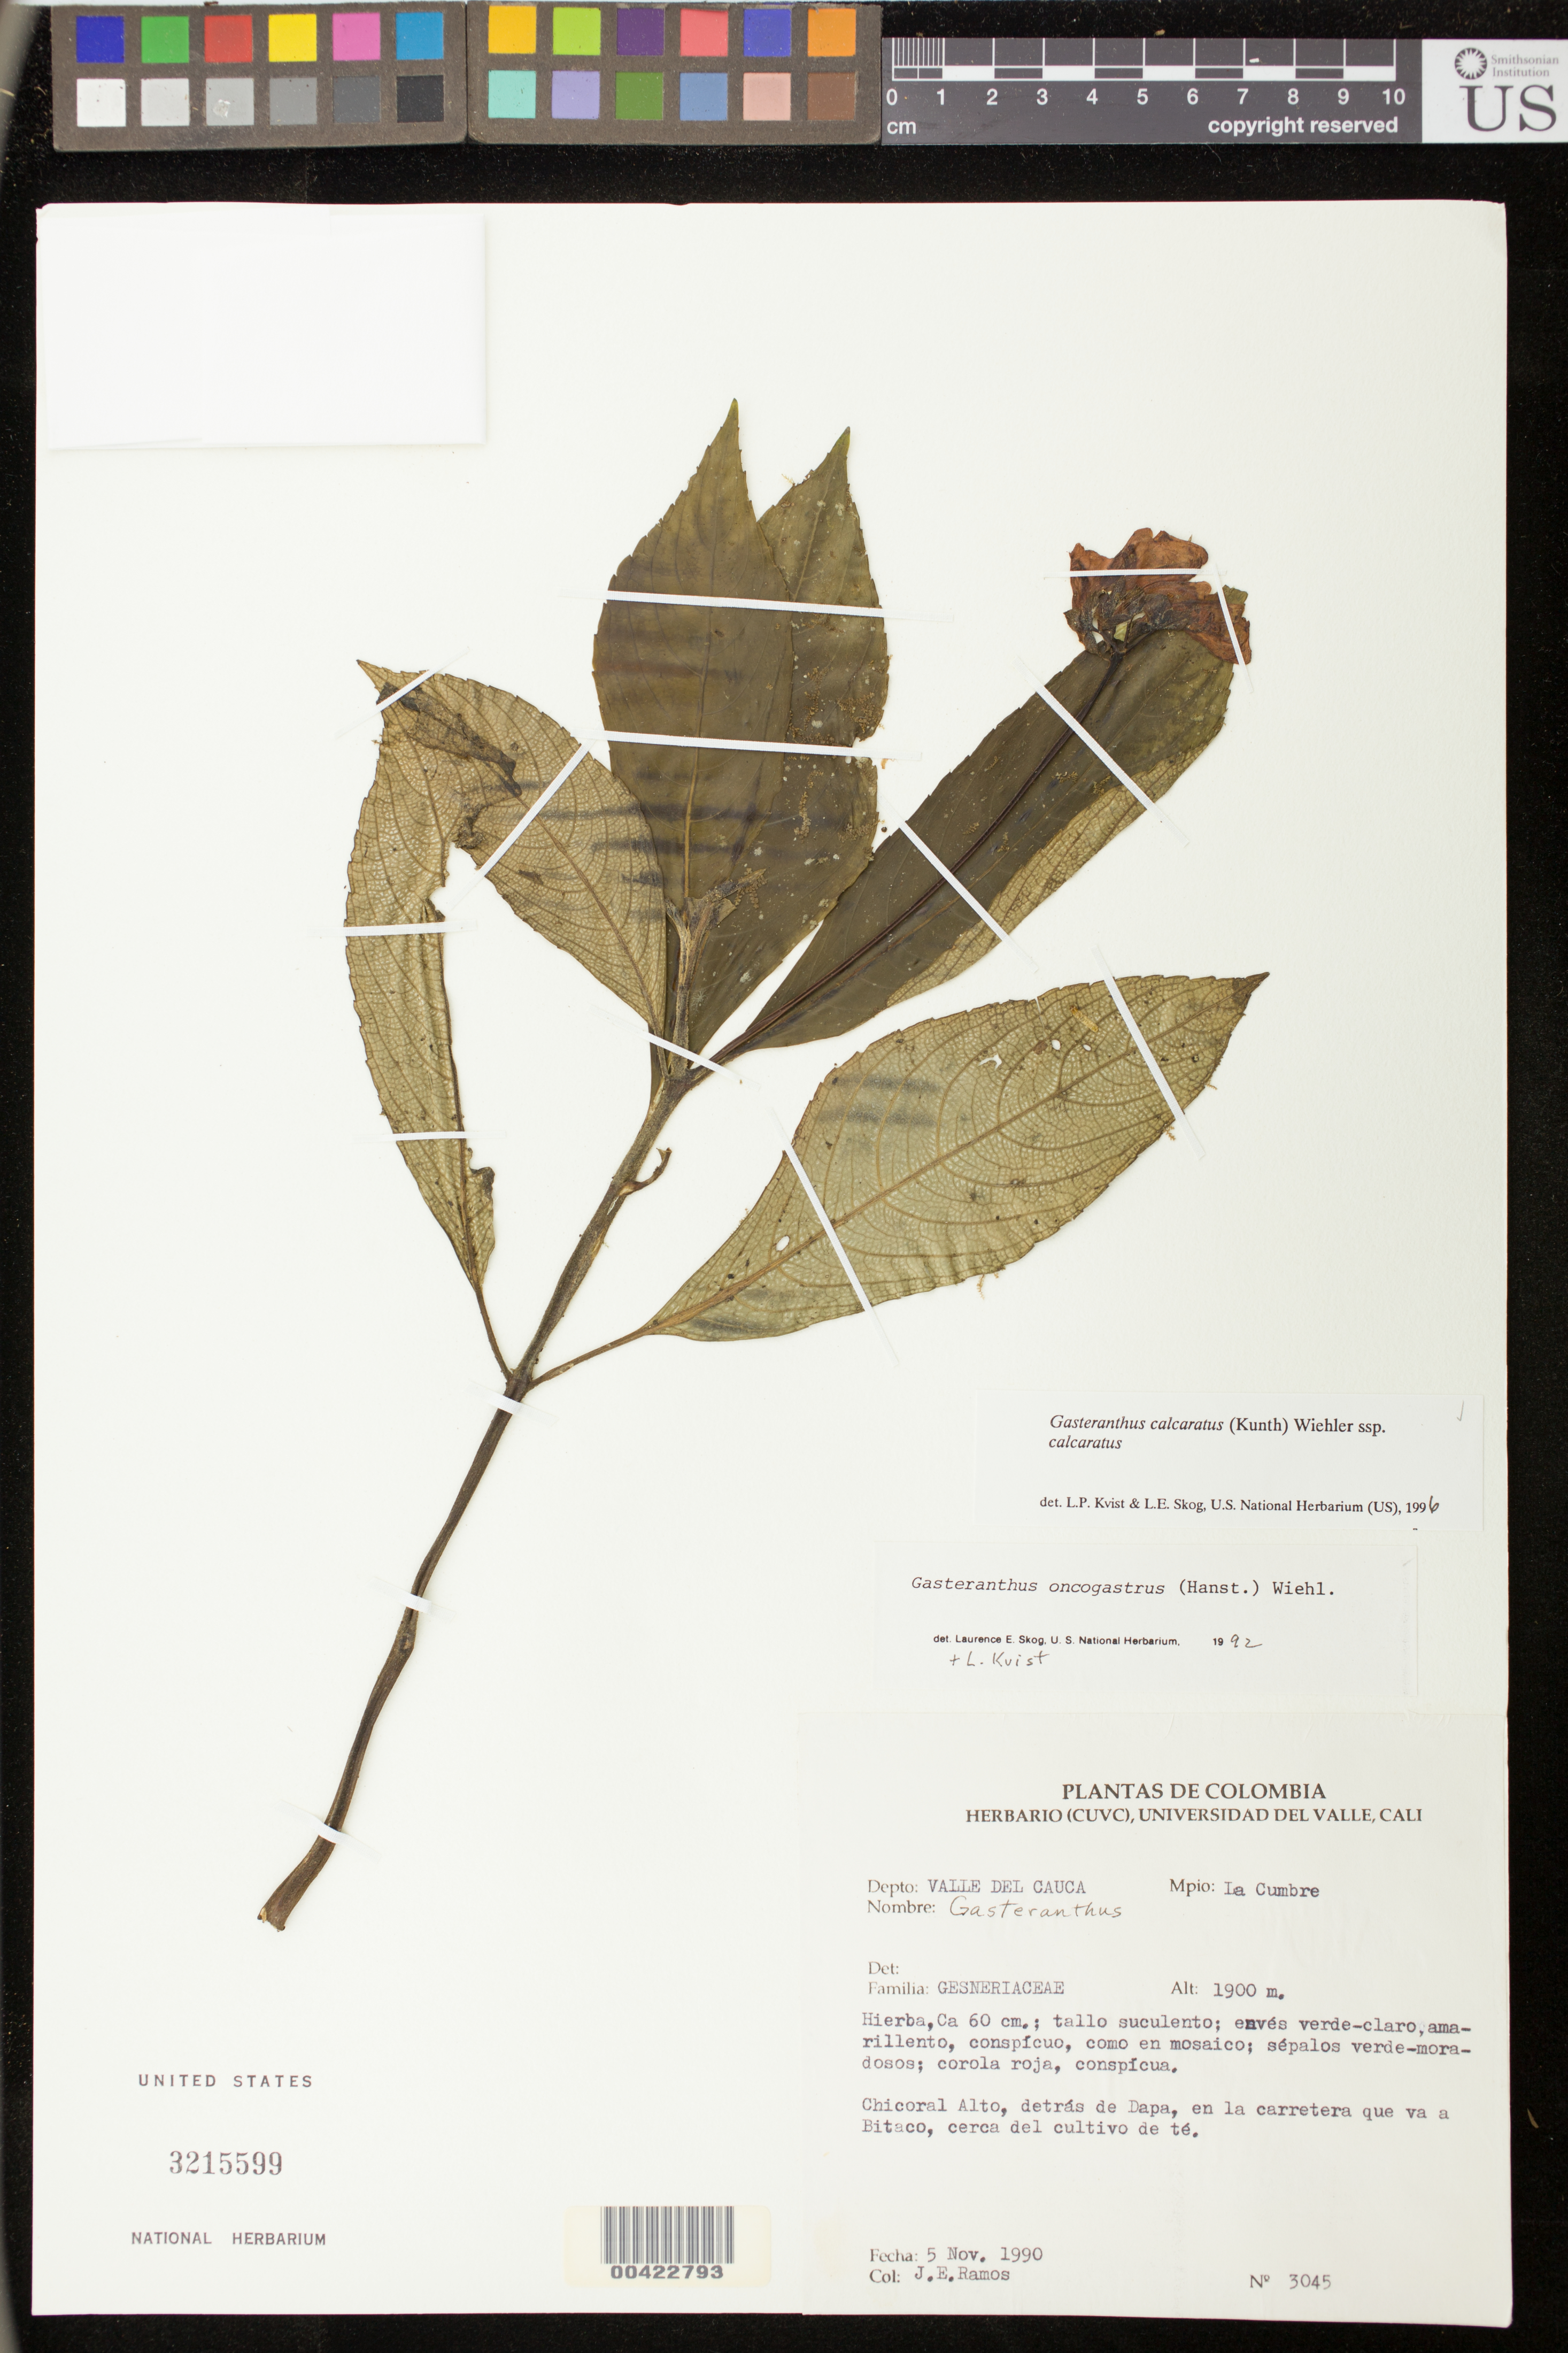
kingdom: Plantae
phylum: Tracheophyta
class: Magnoliopsida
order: Lamiales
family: Gesneriaceae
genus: Gasteranthus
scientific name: Gasteranthus calcaratus subsp. calcaratus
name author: (Kunth) Wiehler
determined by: Skog, Laurence E.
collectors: J. E. Ramos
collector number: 3045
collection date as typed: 05 Nov 1990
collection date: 1990-11-05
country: Colombia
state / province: Valle del Cauca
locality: Mpio La Cumbre, Chicoral Alto, detrás de Dapa, en la carretera que va a Bitaco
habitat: cerca del cultivo de té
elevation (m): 1900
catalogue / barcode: US 3215599